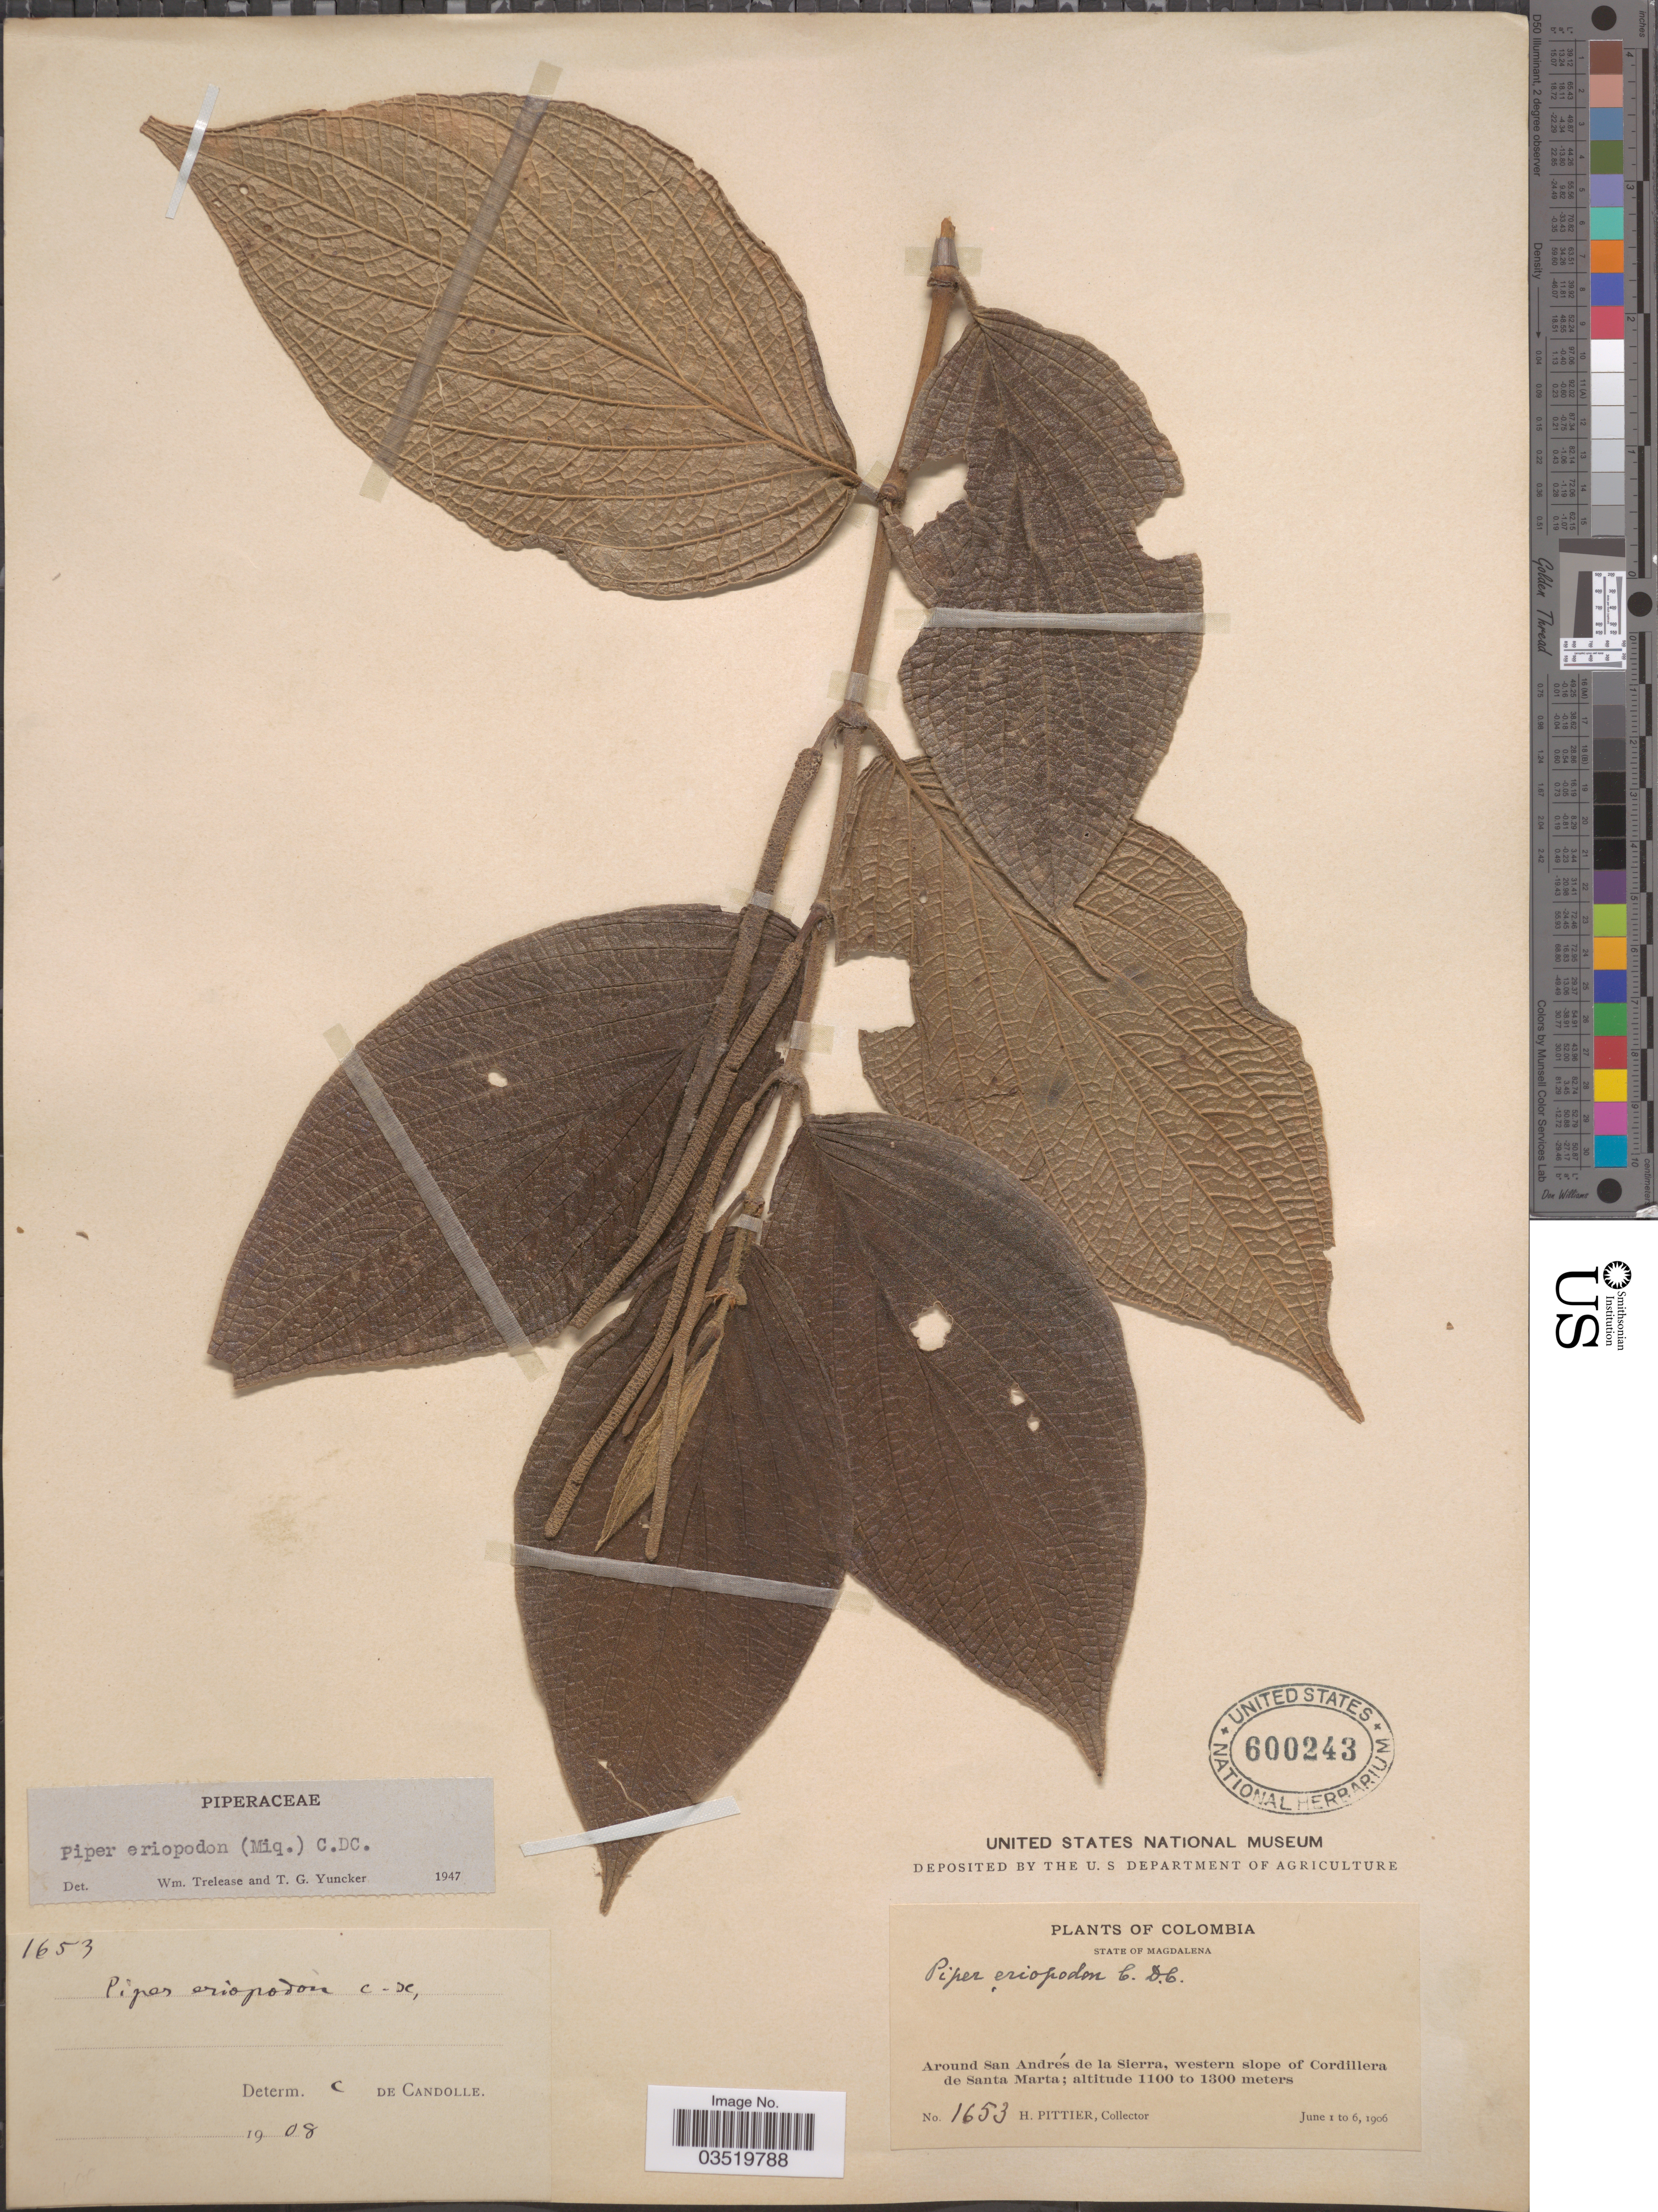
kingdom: Plantae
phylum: Tracheophyta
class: Magnoliopsida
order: Piperales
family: Piperaceae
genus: Piper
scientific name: Piper eriopodon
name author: C. DC.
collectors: H. F. Pittier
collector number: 1653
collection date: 1906-06-01/1906-06-06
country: Colombia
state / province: Magdalena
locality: Around San Andrés de la Sierra, western slope of Cordillera de Santa Marta.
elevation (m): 1100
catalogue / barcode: US 600243